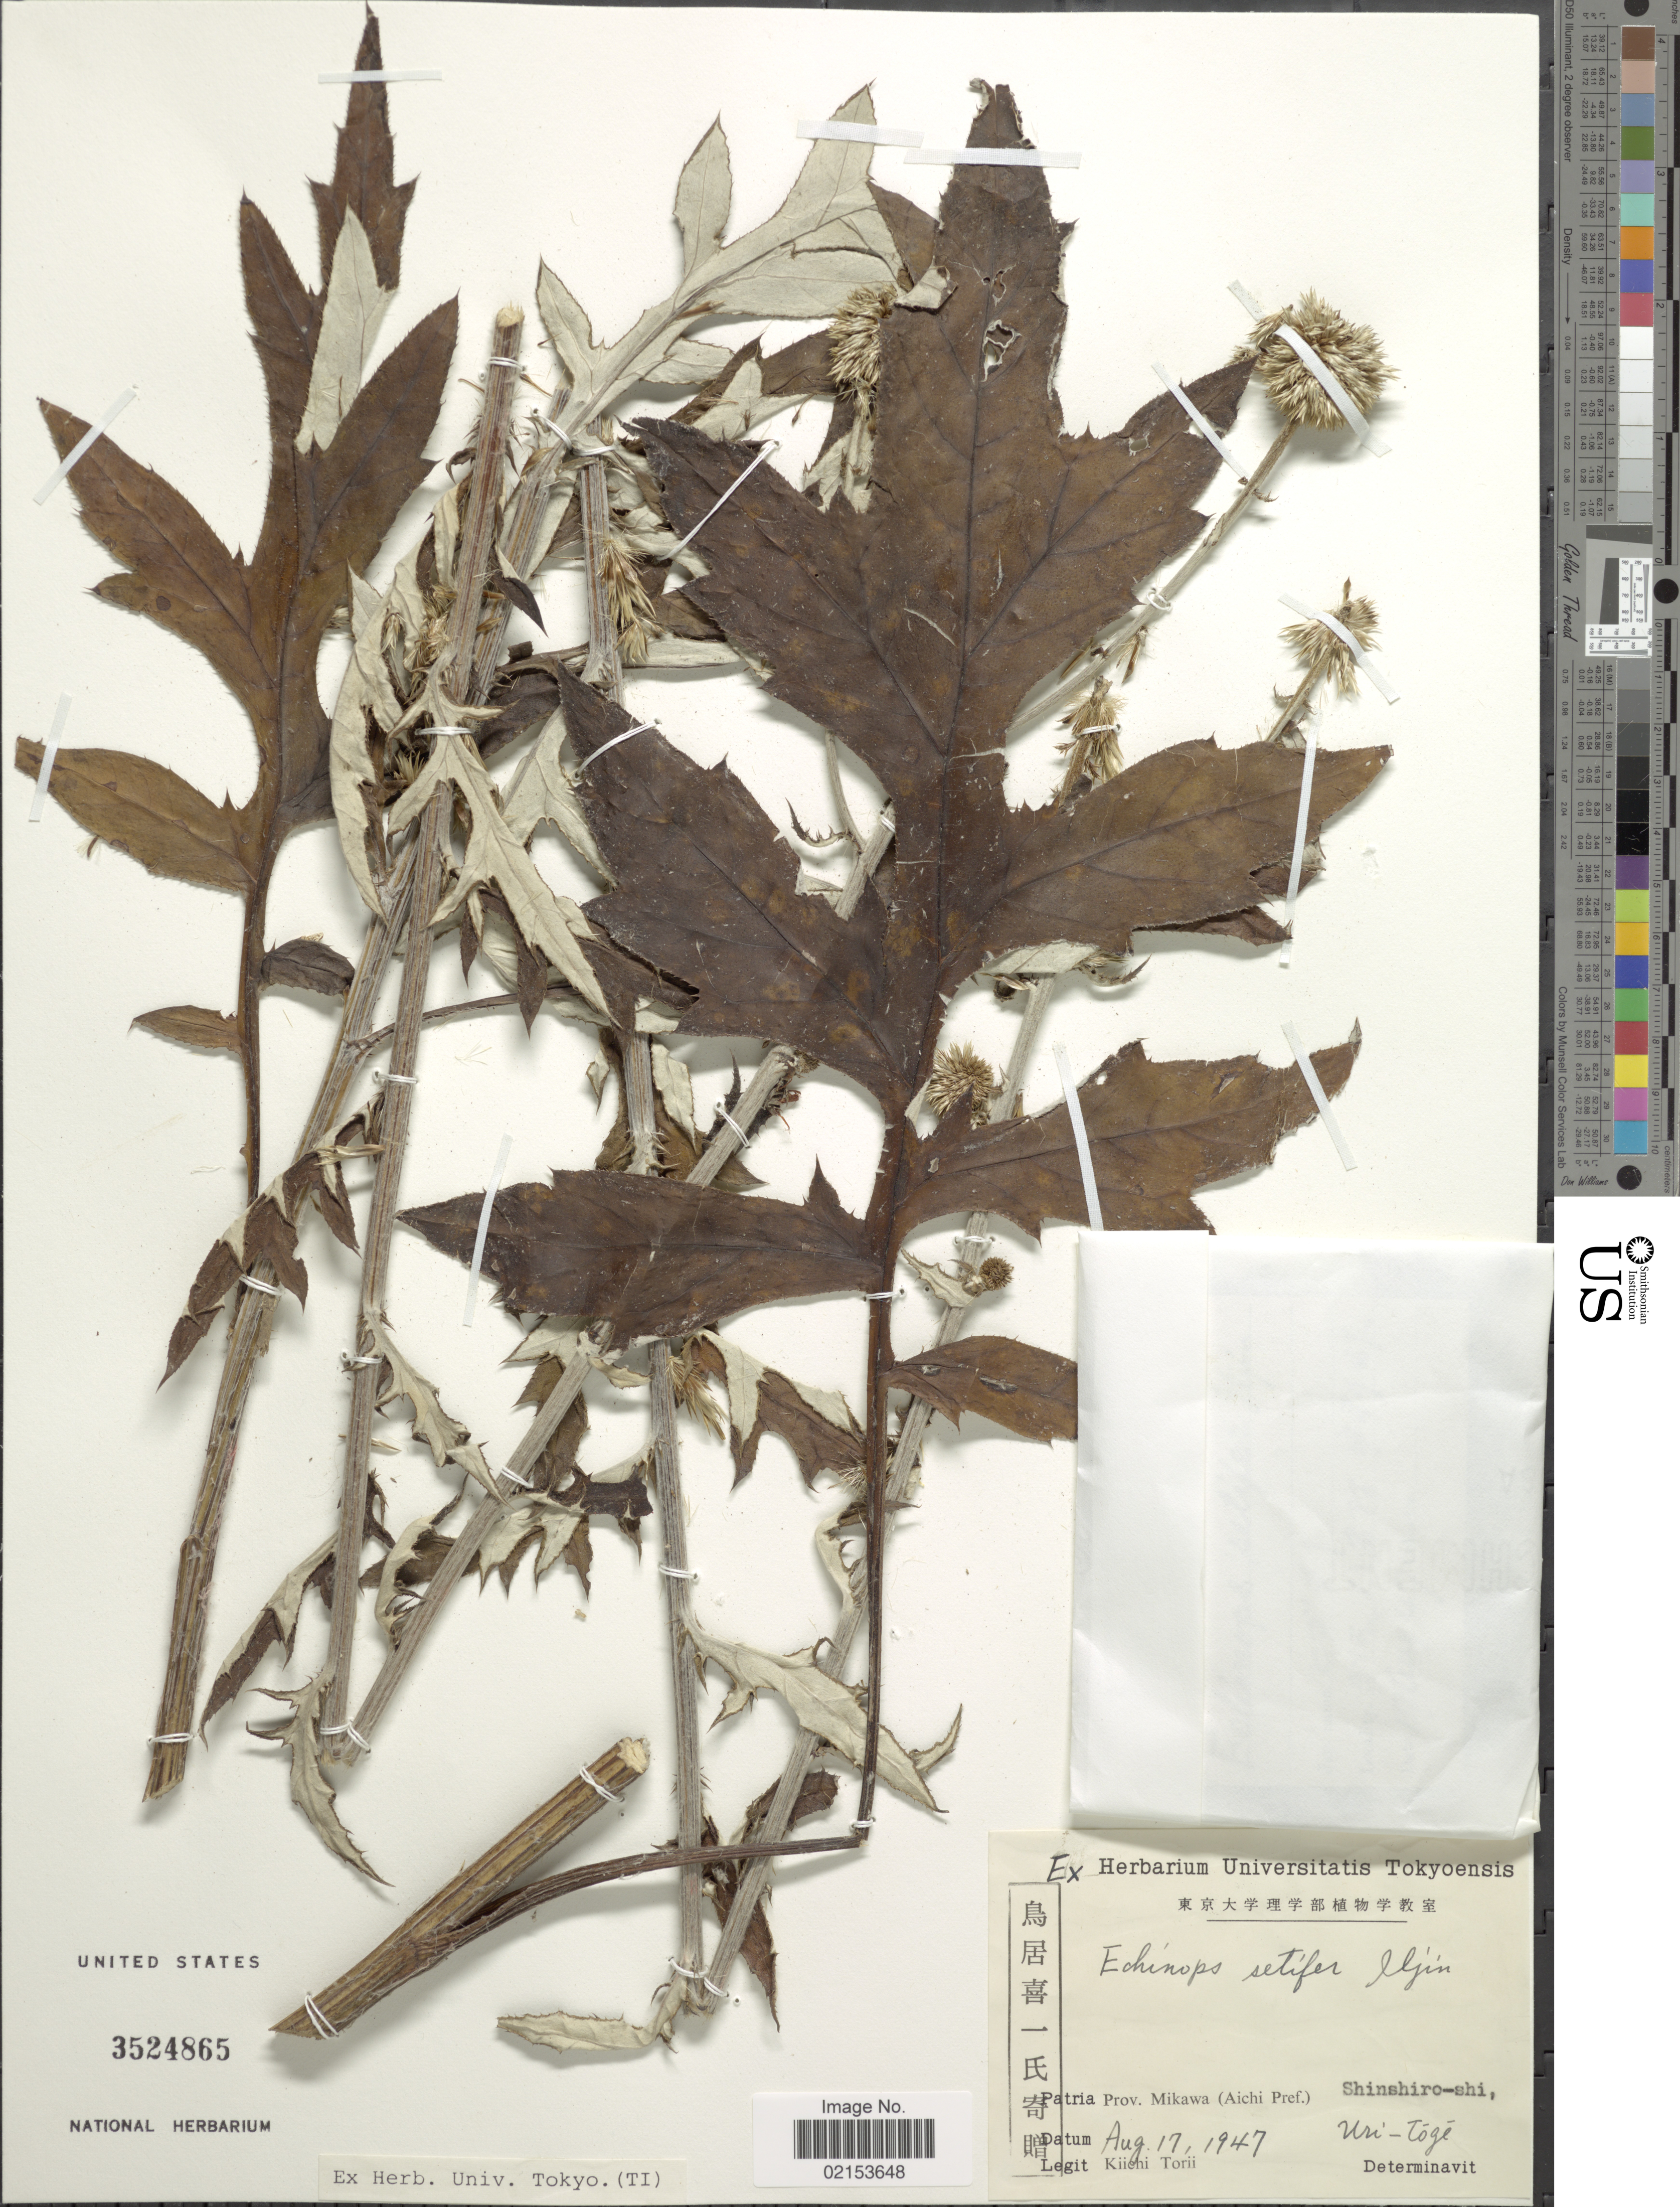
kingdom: Plantae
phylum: Tracheophyta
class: Magnoliopsida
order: Asterales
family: Asteraceae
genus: Echinops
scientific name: Echinops setifer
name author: Iljin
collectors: K. Torii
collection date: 1949-08-17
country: Japan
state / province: Aiti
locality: Patri Prov. Mikawa (Aichi Prov) Shinshiro-shi, Uri-Togé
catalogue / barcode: US 3524865